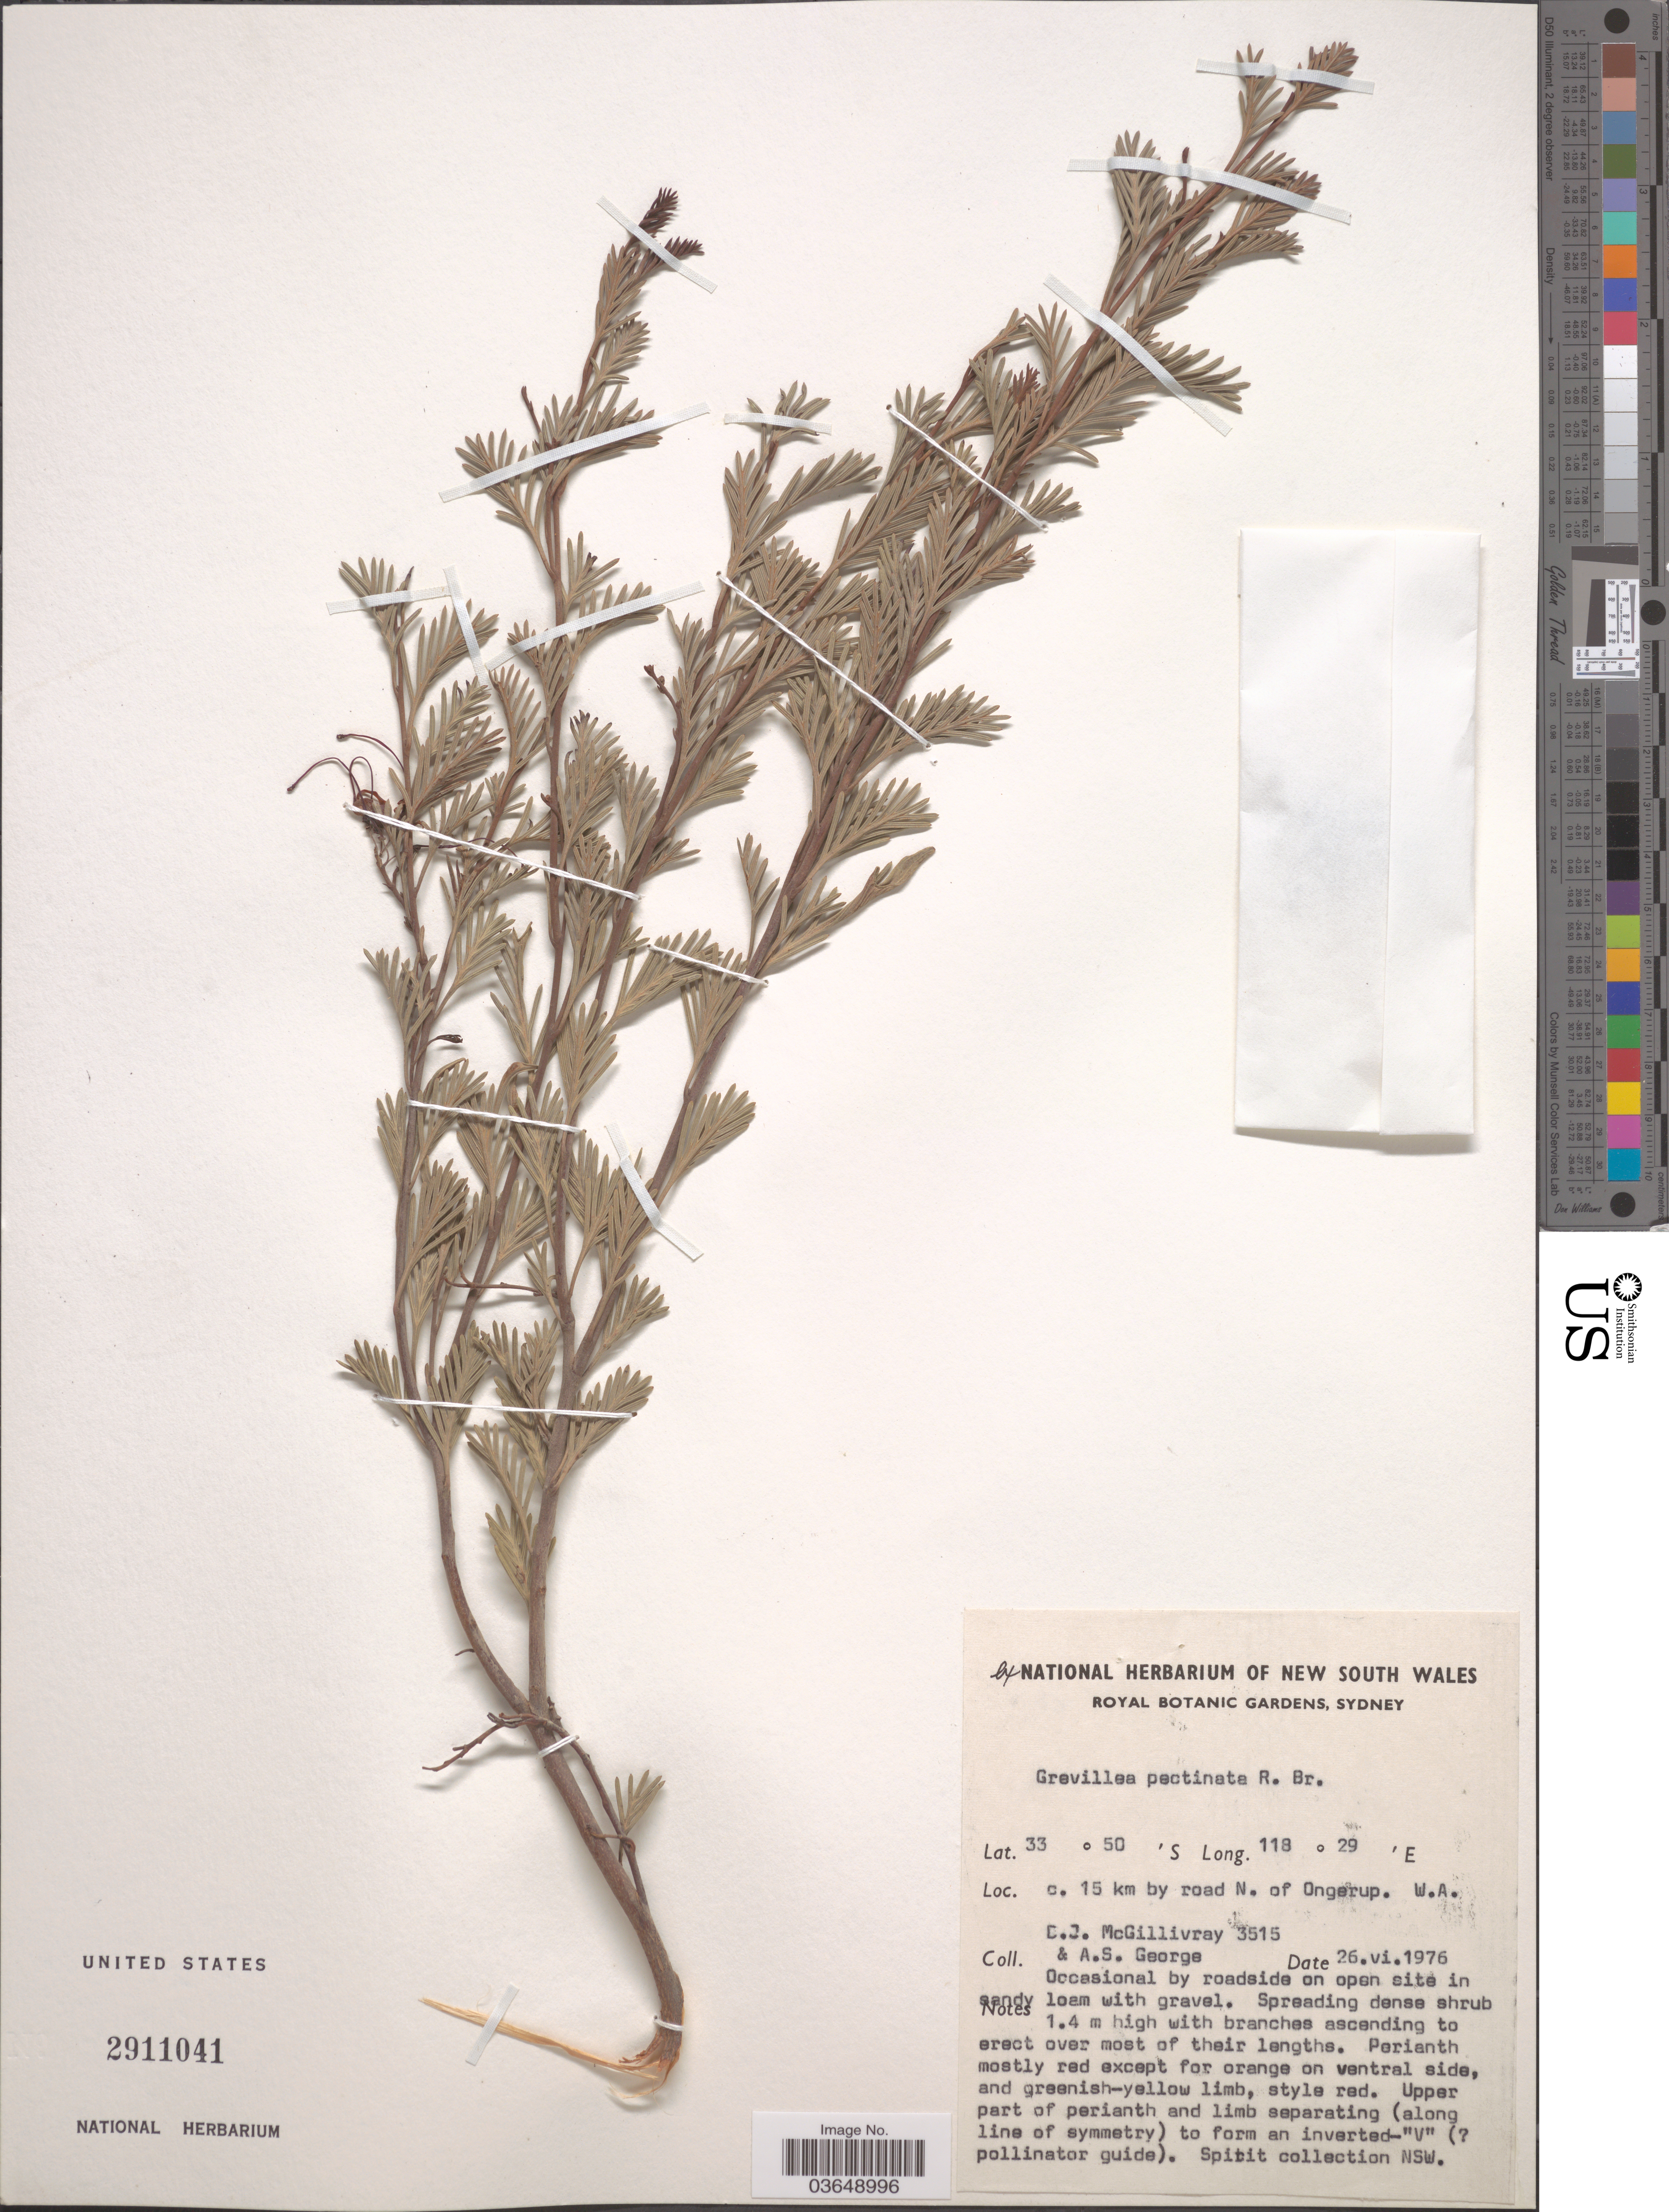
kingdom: Plantae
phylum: Tracheophyta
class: Magnoliopsida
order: Proteales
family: Proteaceae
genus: Grevillea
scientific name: Grevillea pectinata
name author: R. Br.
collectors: D. J. McGillivray & A. S. George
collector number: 3515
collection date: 1976-06-26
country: Australia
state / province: Western Australia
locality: C. 15 km by road N. of Ongerup.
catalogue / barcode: US 2911041